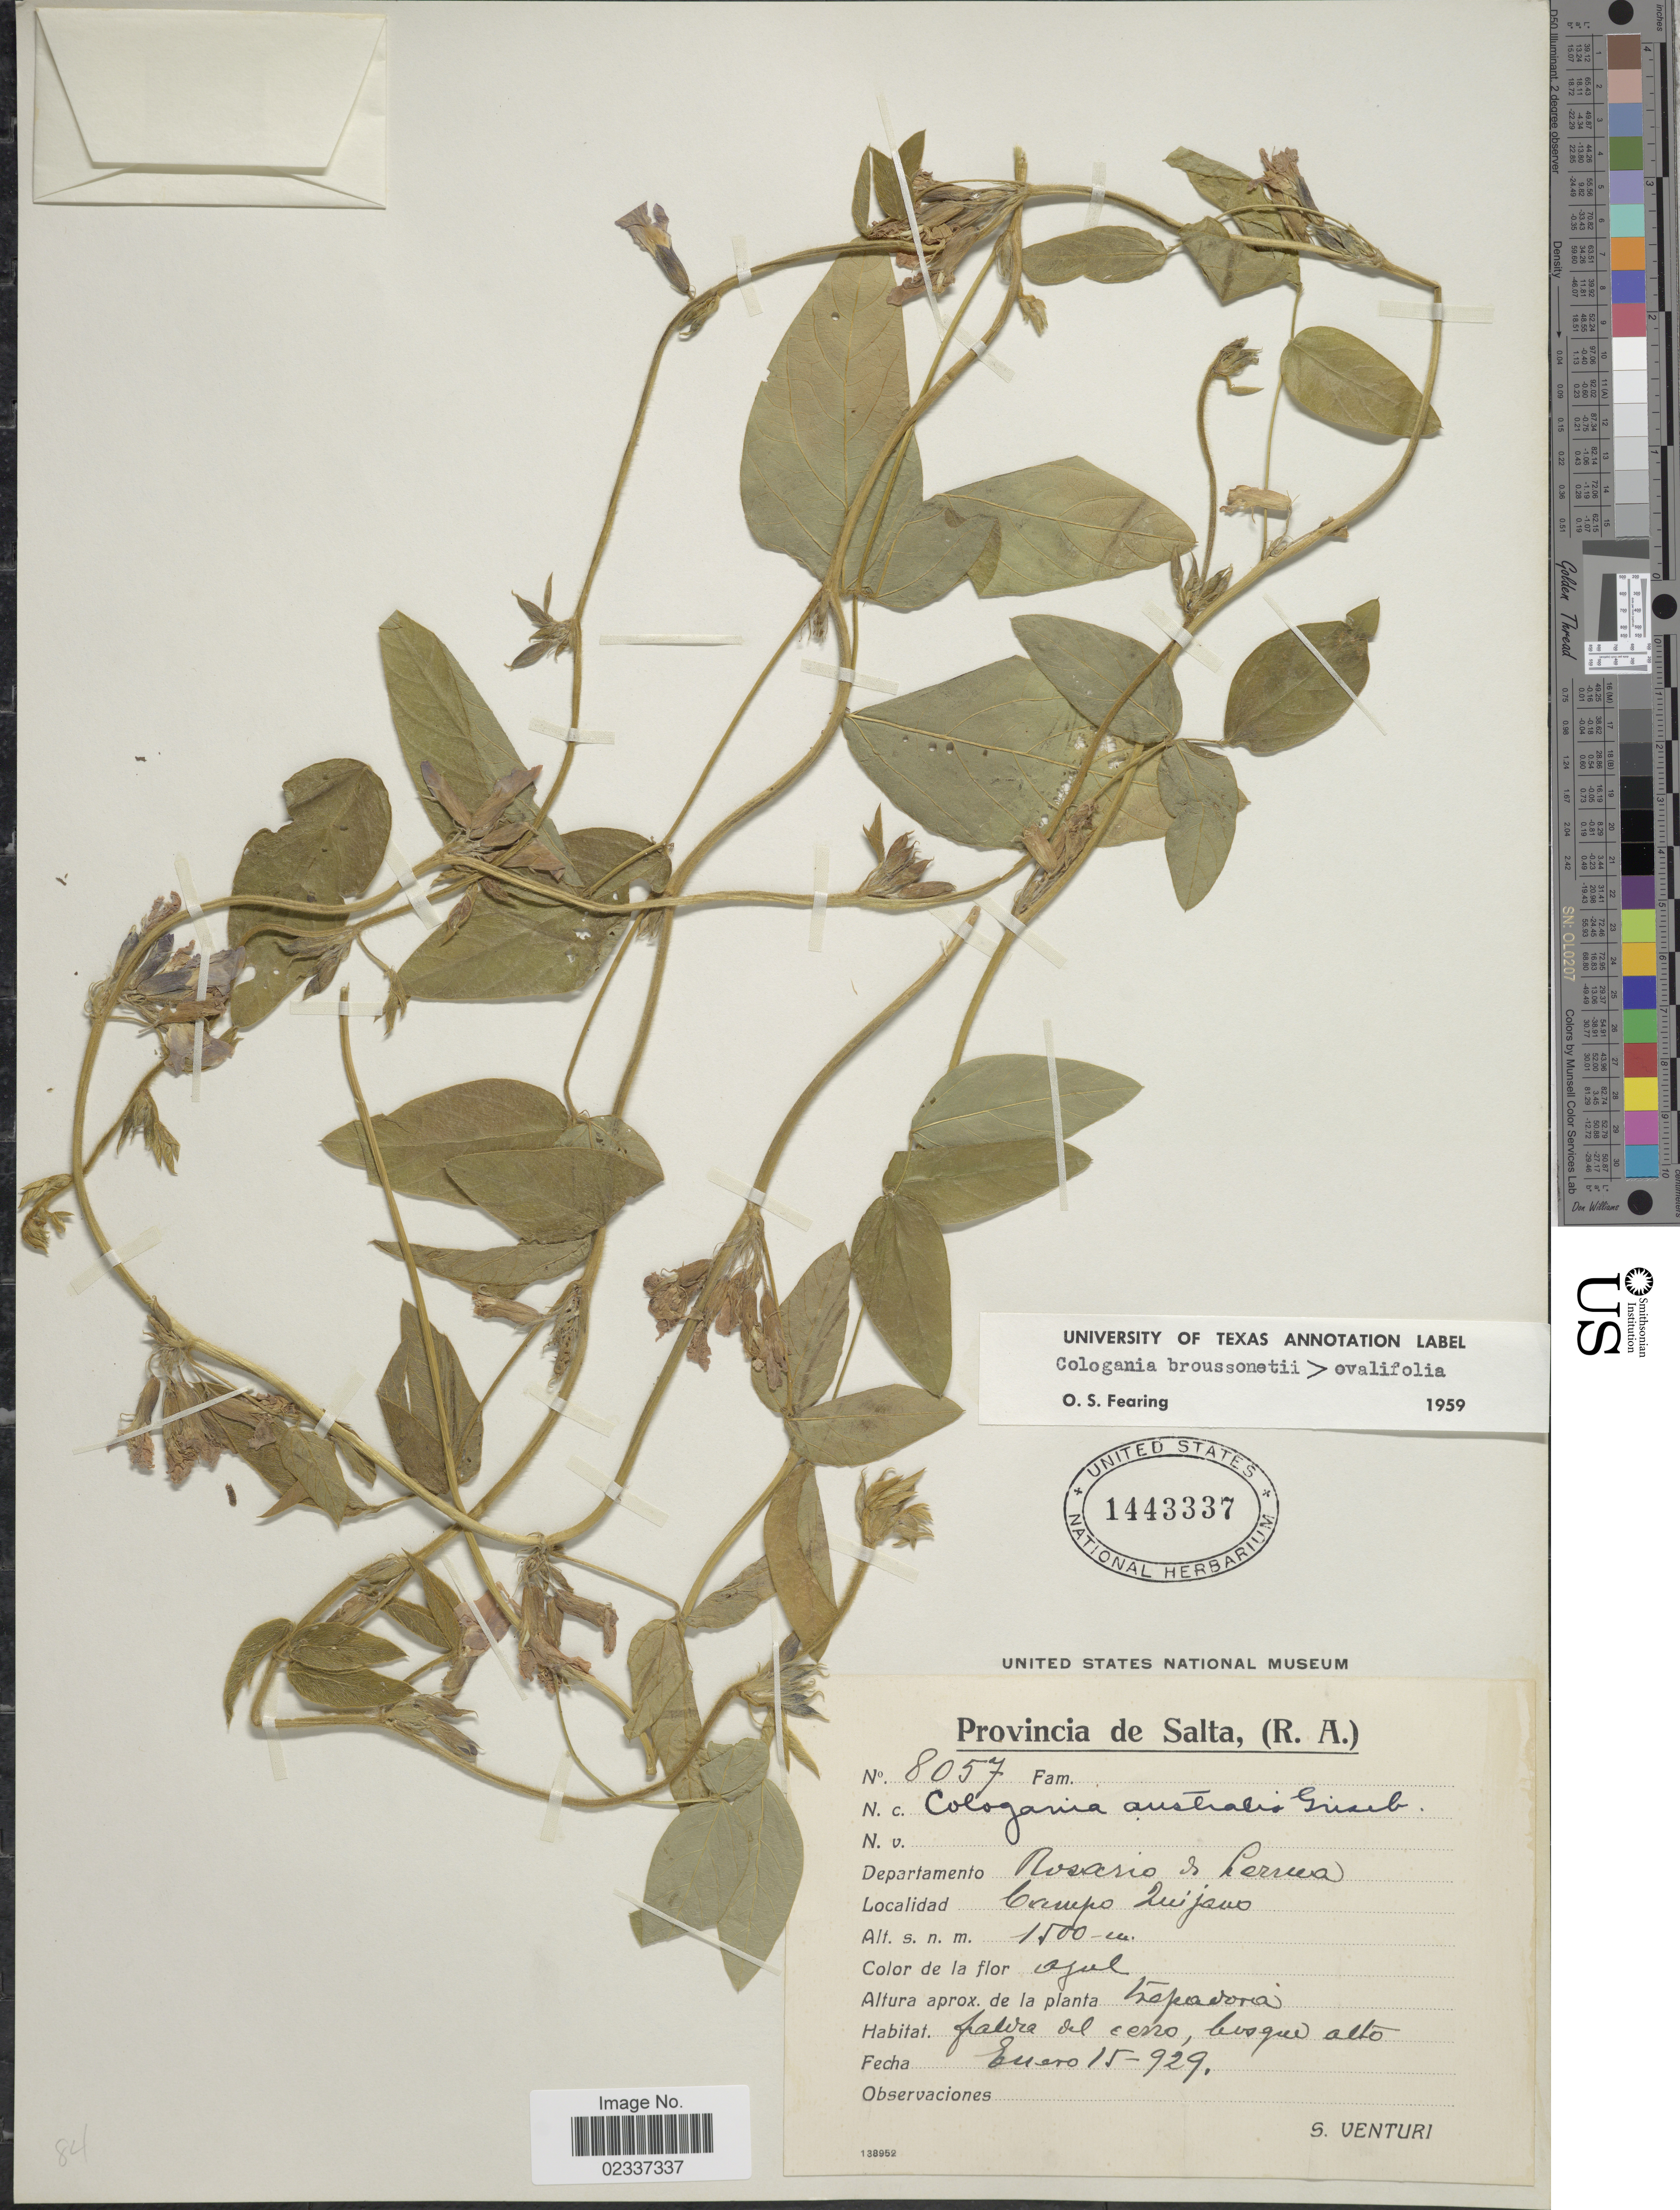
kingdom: Plantae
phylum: Tracheophyta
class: Magnoliopsida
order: Fabales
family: Fabaceae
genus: Cologania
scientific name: Cologania broussonetii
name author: (Balb.) DC.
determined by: Fearing, O. S.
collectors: S. Venturi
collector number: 8057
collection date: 1929-01-15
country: Argentina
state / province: Salta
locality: Departamento Rosario de Lerma, Campo Quijano.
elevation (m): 1500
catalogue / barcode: US 1443337